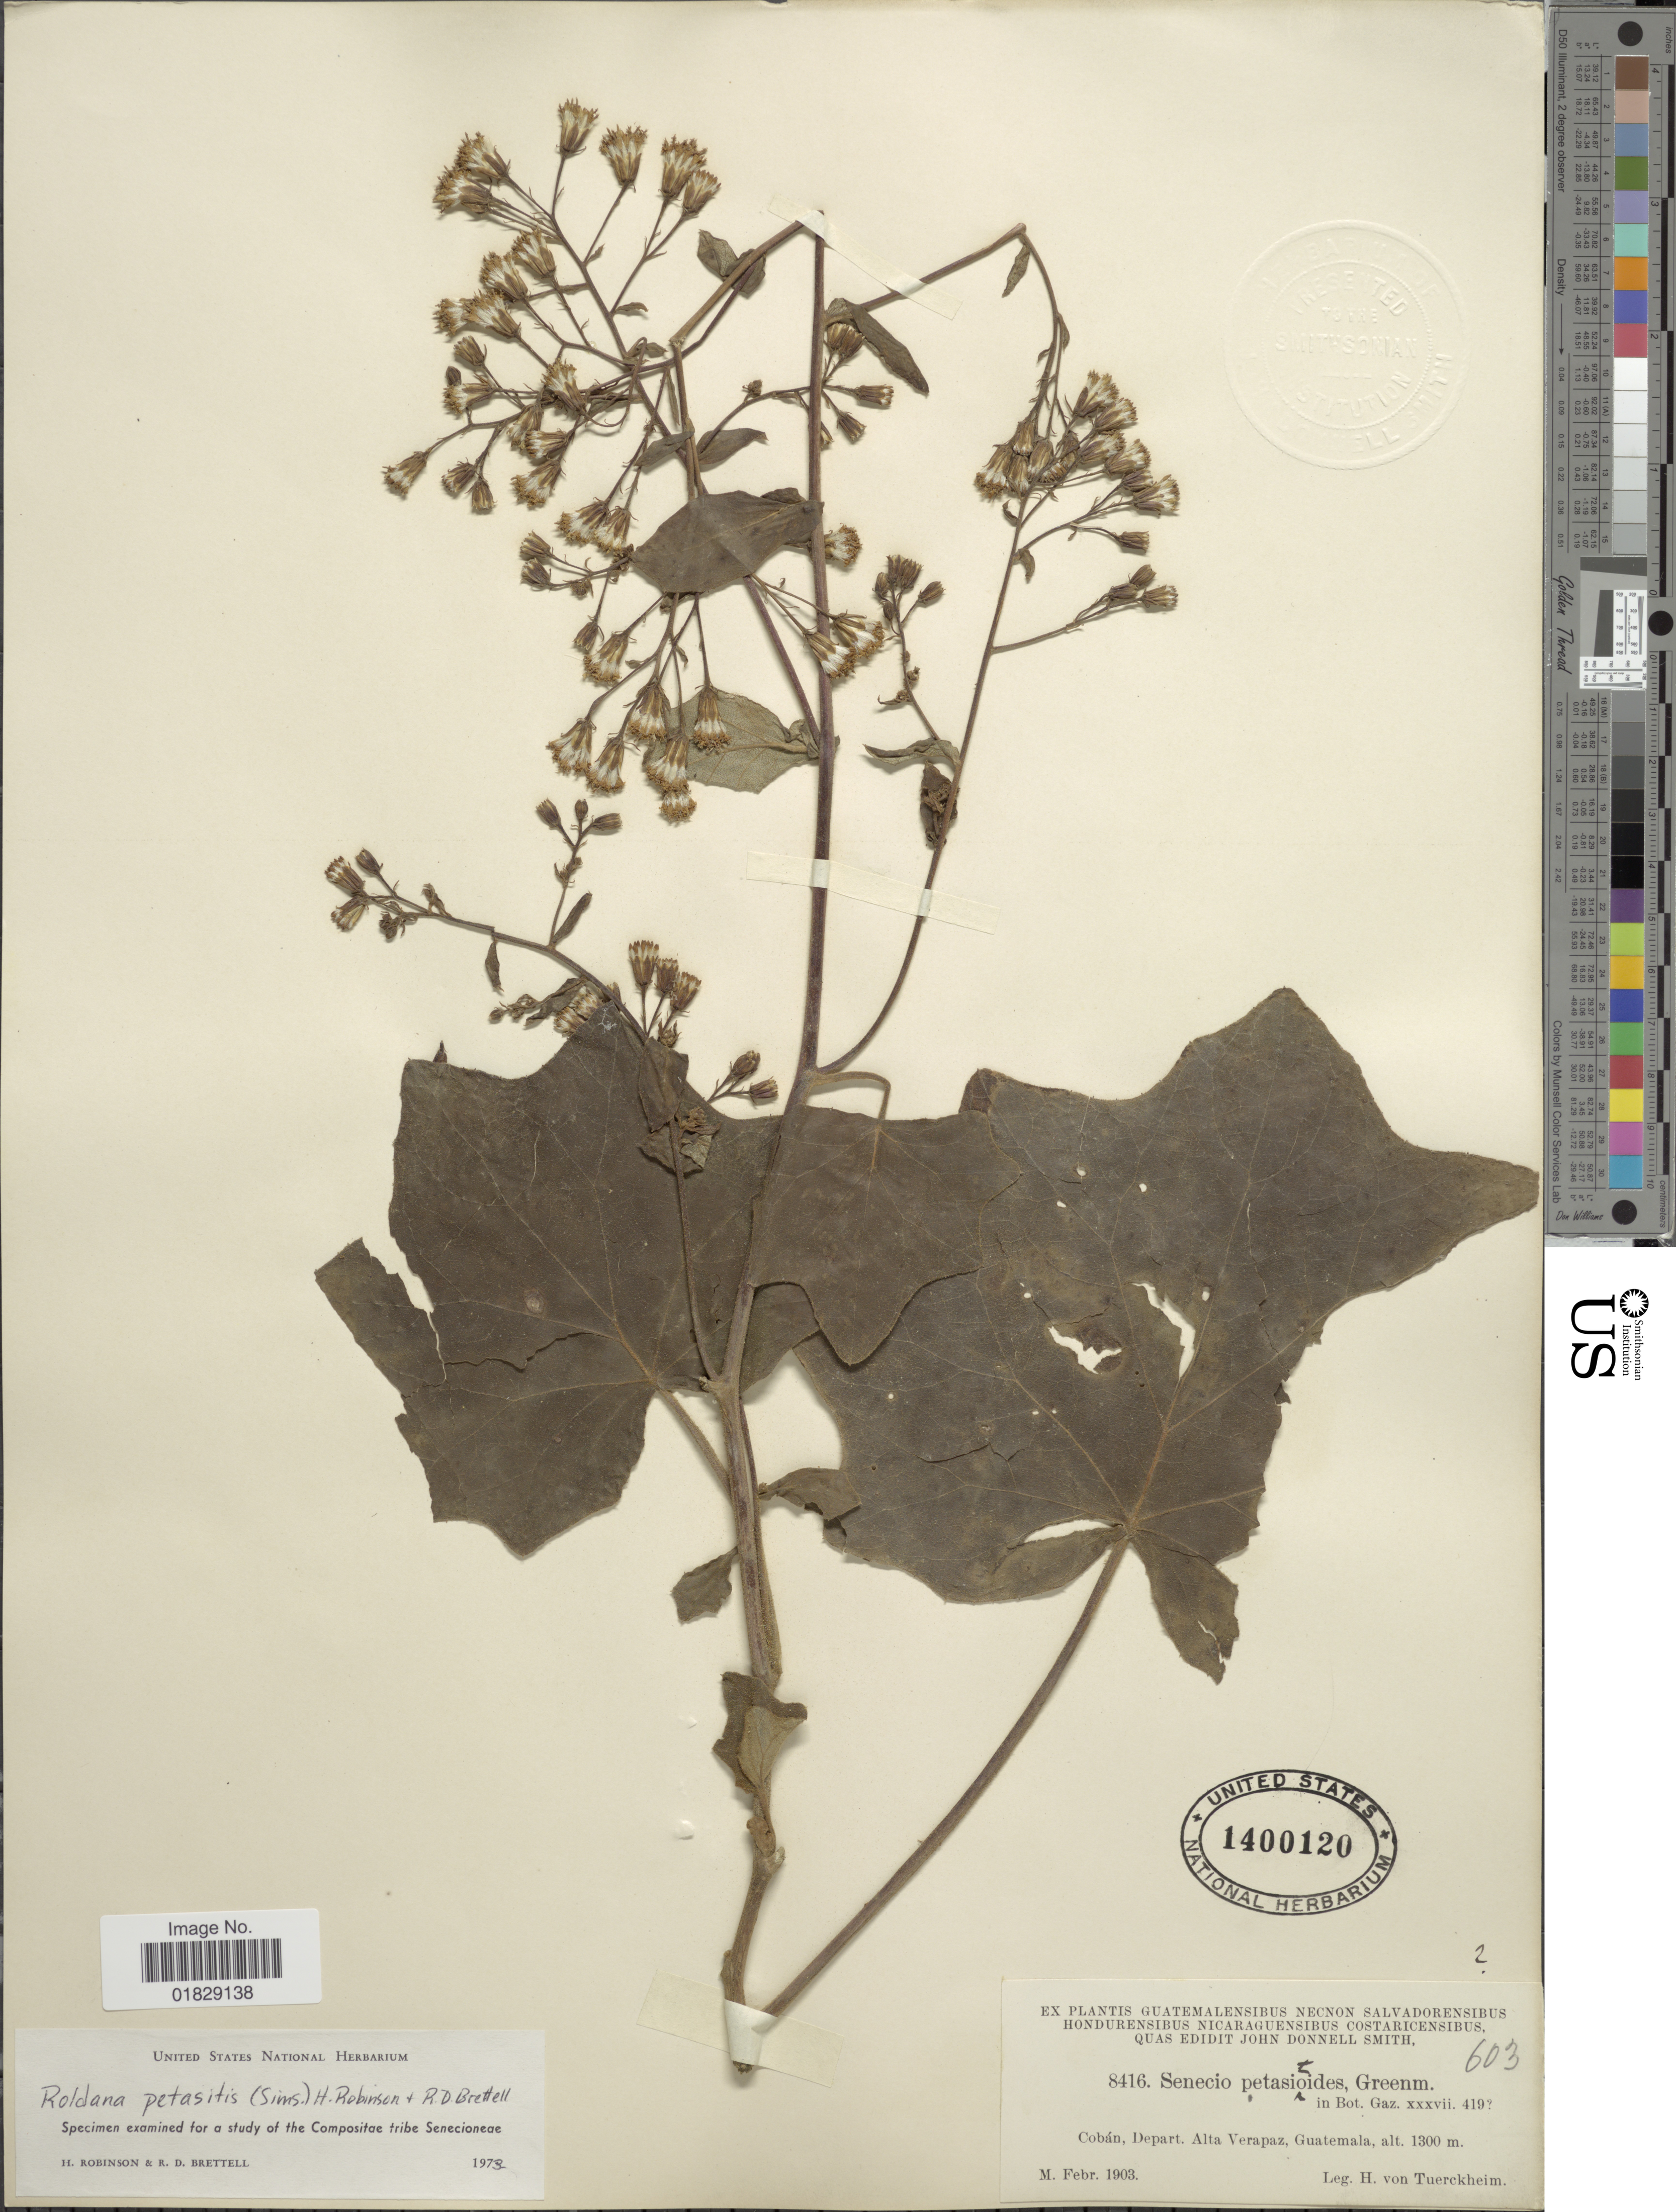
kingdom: Plantae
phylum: Tracheophyta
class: Magnoliopsida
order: Asterales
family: Asteraceae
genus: Roldana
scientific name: Roldana petasitis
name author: (Sims) H. Rob. & Brettell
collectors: H. von Tuerckheim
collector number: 8416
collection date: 1903-02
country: Guatemala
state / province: Alta Verapaz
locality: Cobán, Depart. Alta Verapaz, Guatemala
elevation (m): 1300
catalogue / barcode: US 1400120